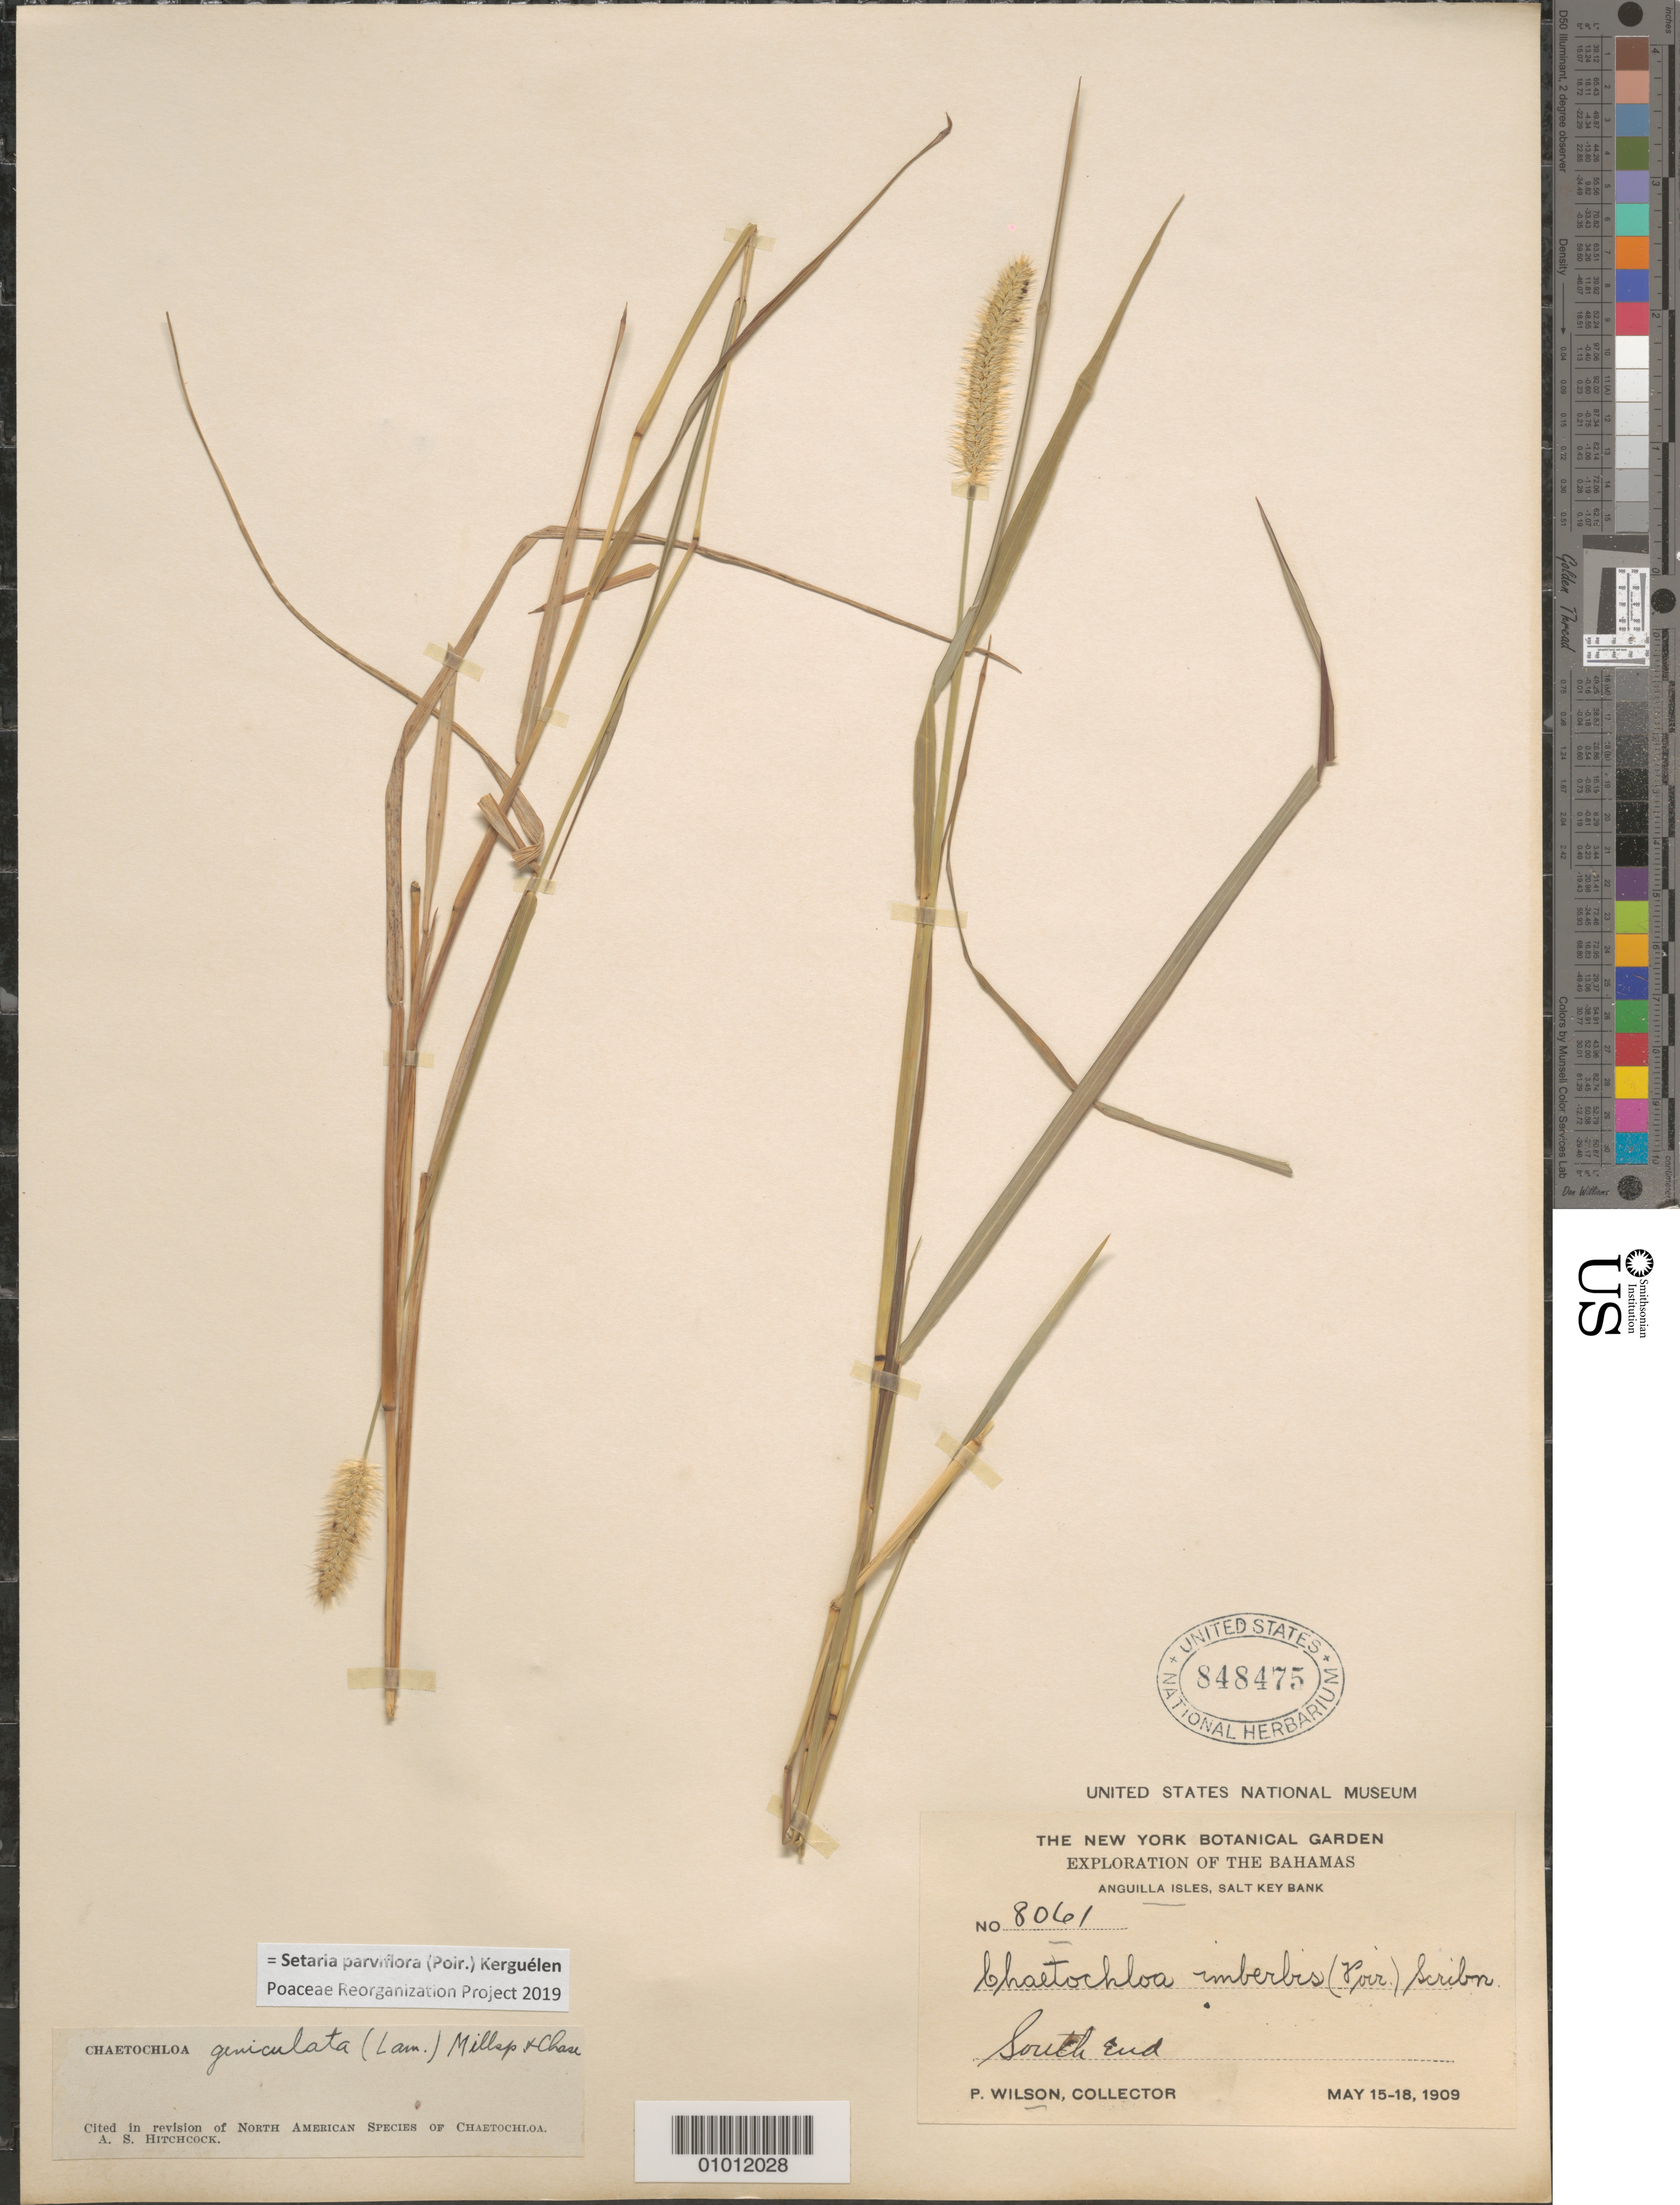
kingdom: Plantae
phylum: Tracheophyta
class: Liliopsida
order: Poales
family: Poaceae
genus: Setaria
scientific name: Setaria parviflora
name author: (Poir.) Kerguélen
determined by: Poaceae Reorganization Project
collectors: P. Wilson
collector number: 8061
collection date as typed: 15 May 1909 to 18 May 1909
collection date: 1909-05-15/1909-05-18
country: Bahamas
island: Anguilla Cays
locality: Anguilla Isles, Salt Key Bank, S end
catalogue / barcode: US 848475